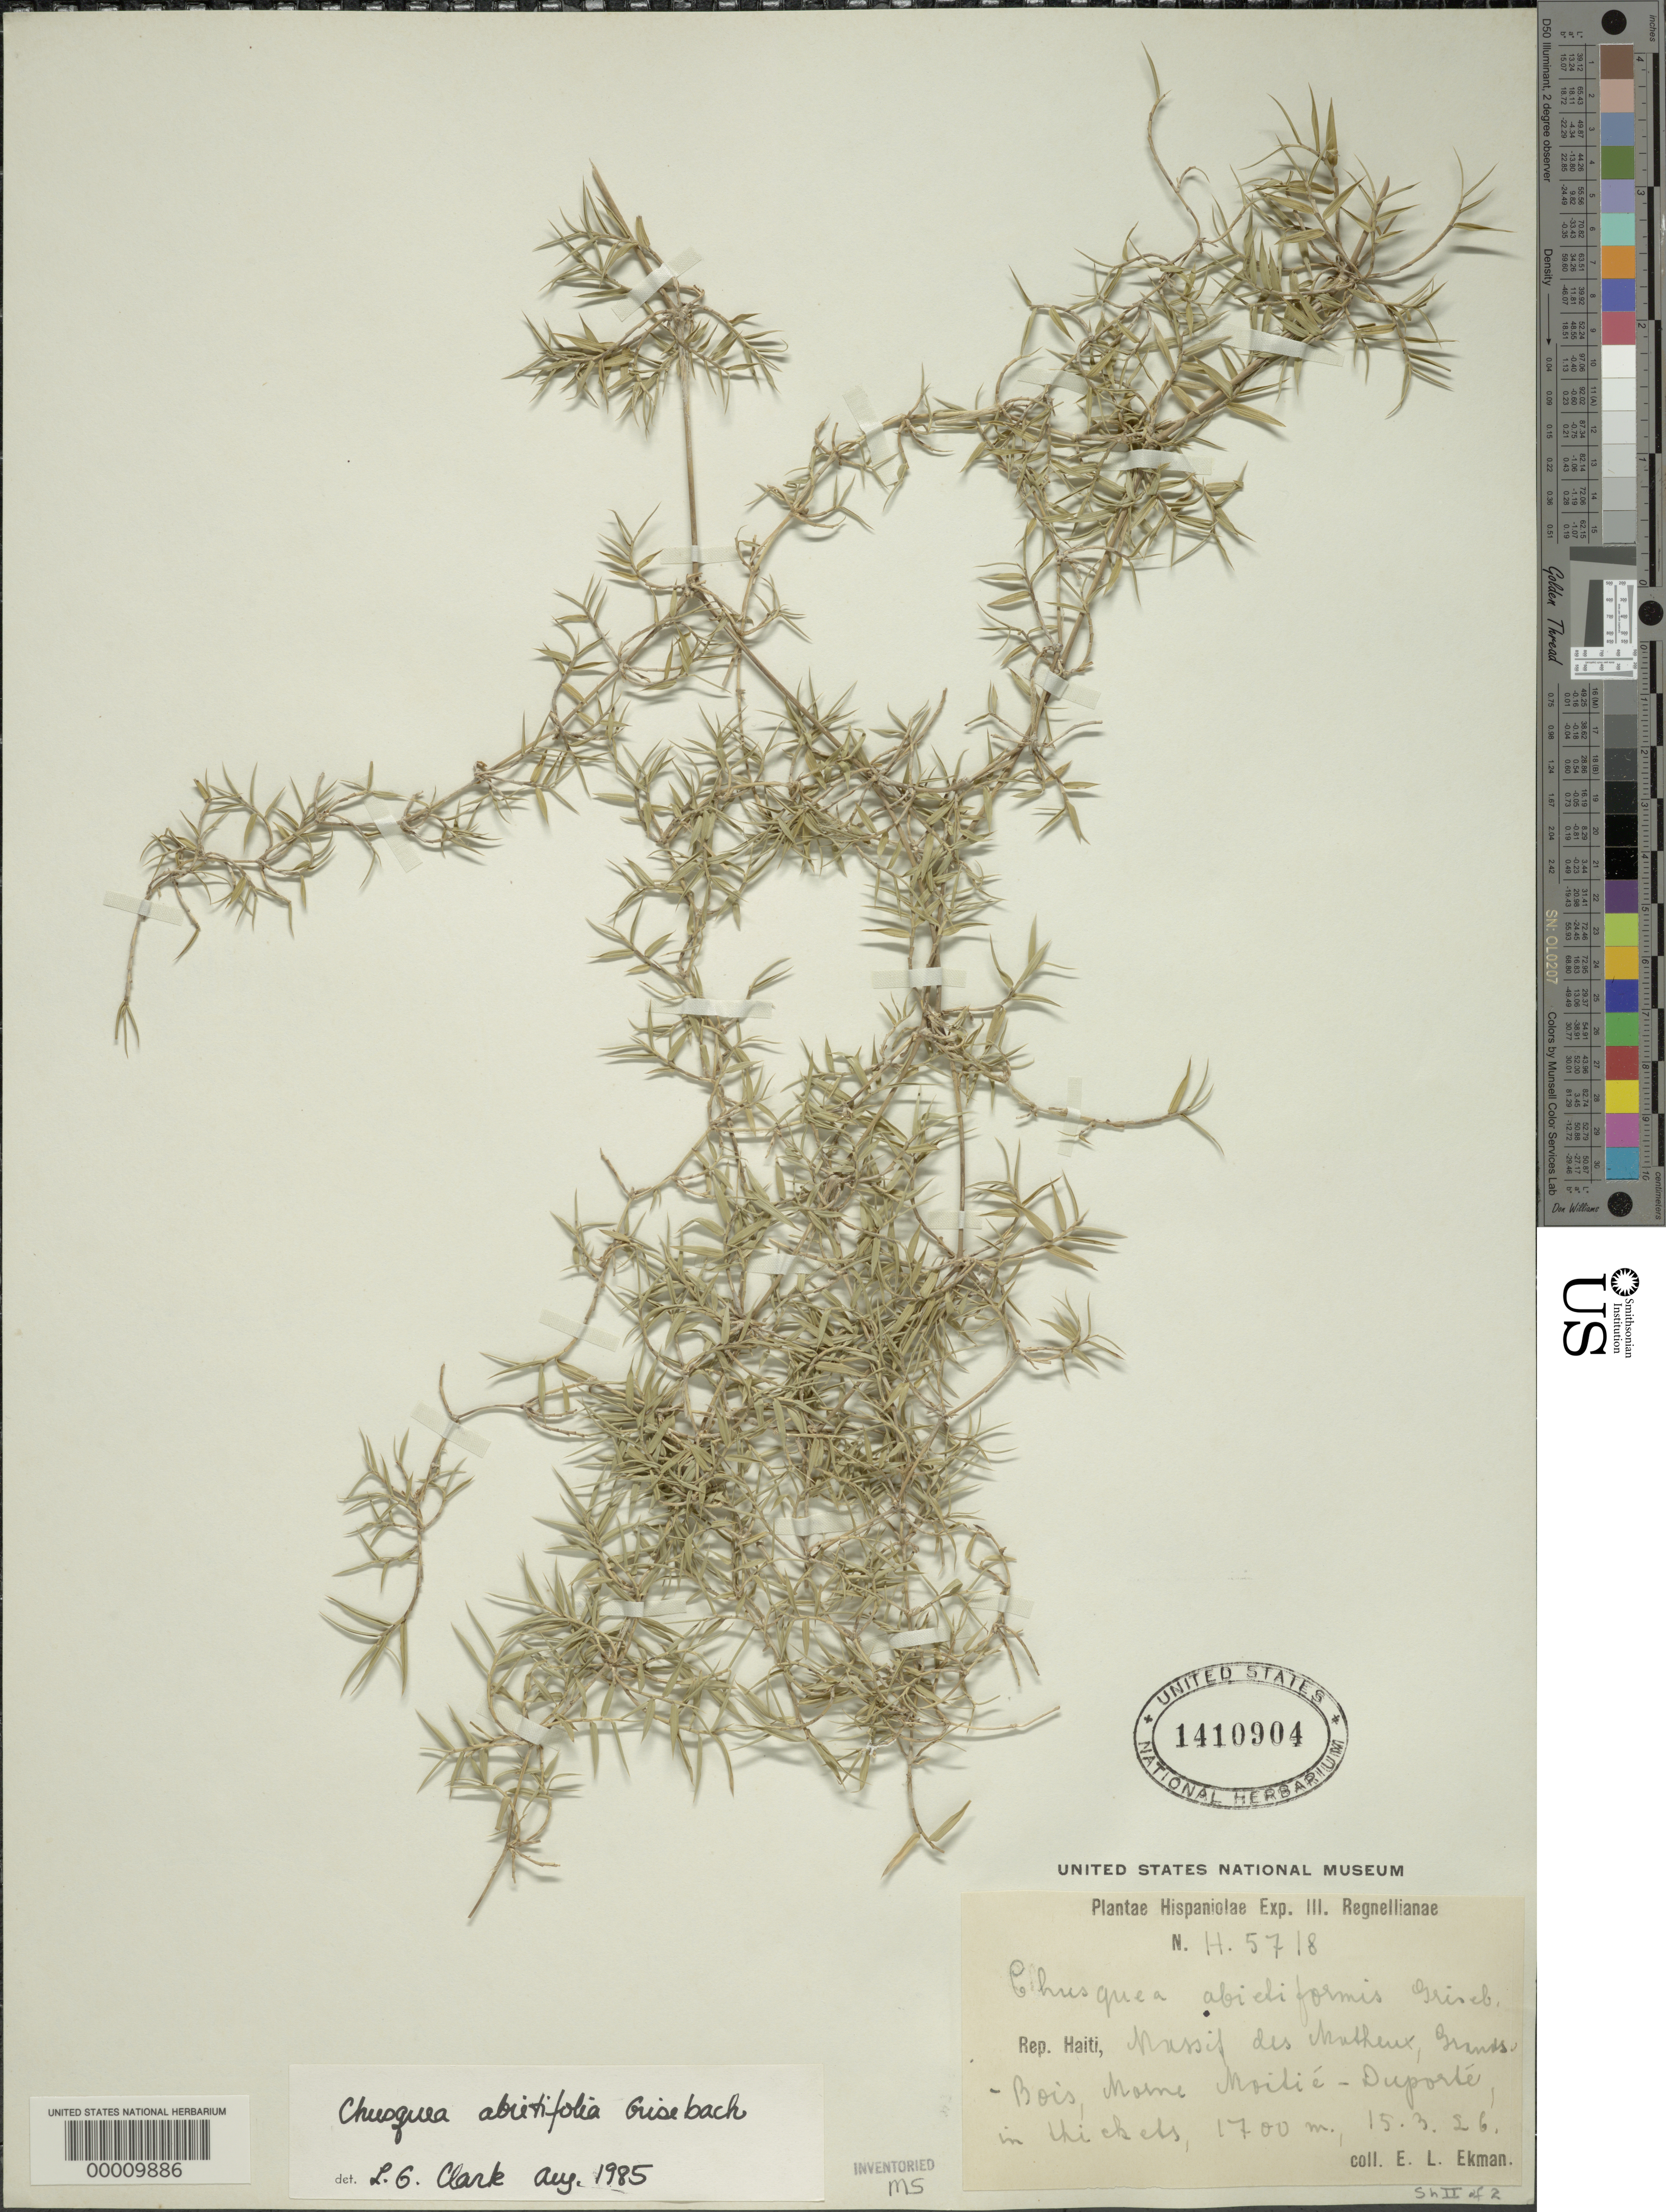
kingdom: Plantae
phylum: Tracheophyta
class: Liliopsida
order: Poales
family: Poaceae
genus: Chusquea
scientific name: Chusquea abietifolia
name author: Griseb.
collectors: E. L. Ekman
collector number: H.5718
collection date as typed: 15 Mar 1926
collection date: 1926-03-15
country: Haiti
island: Hispaniola Island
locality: Massif des matheux, grands-bois, morne mortie-duportie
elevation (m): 1700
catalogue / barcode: US 1410904